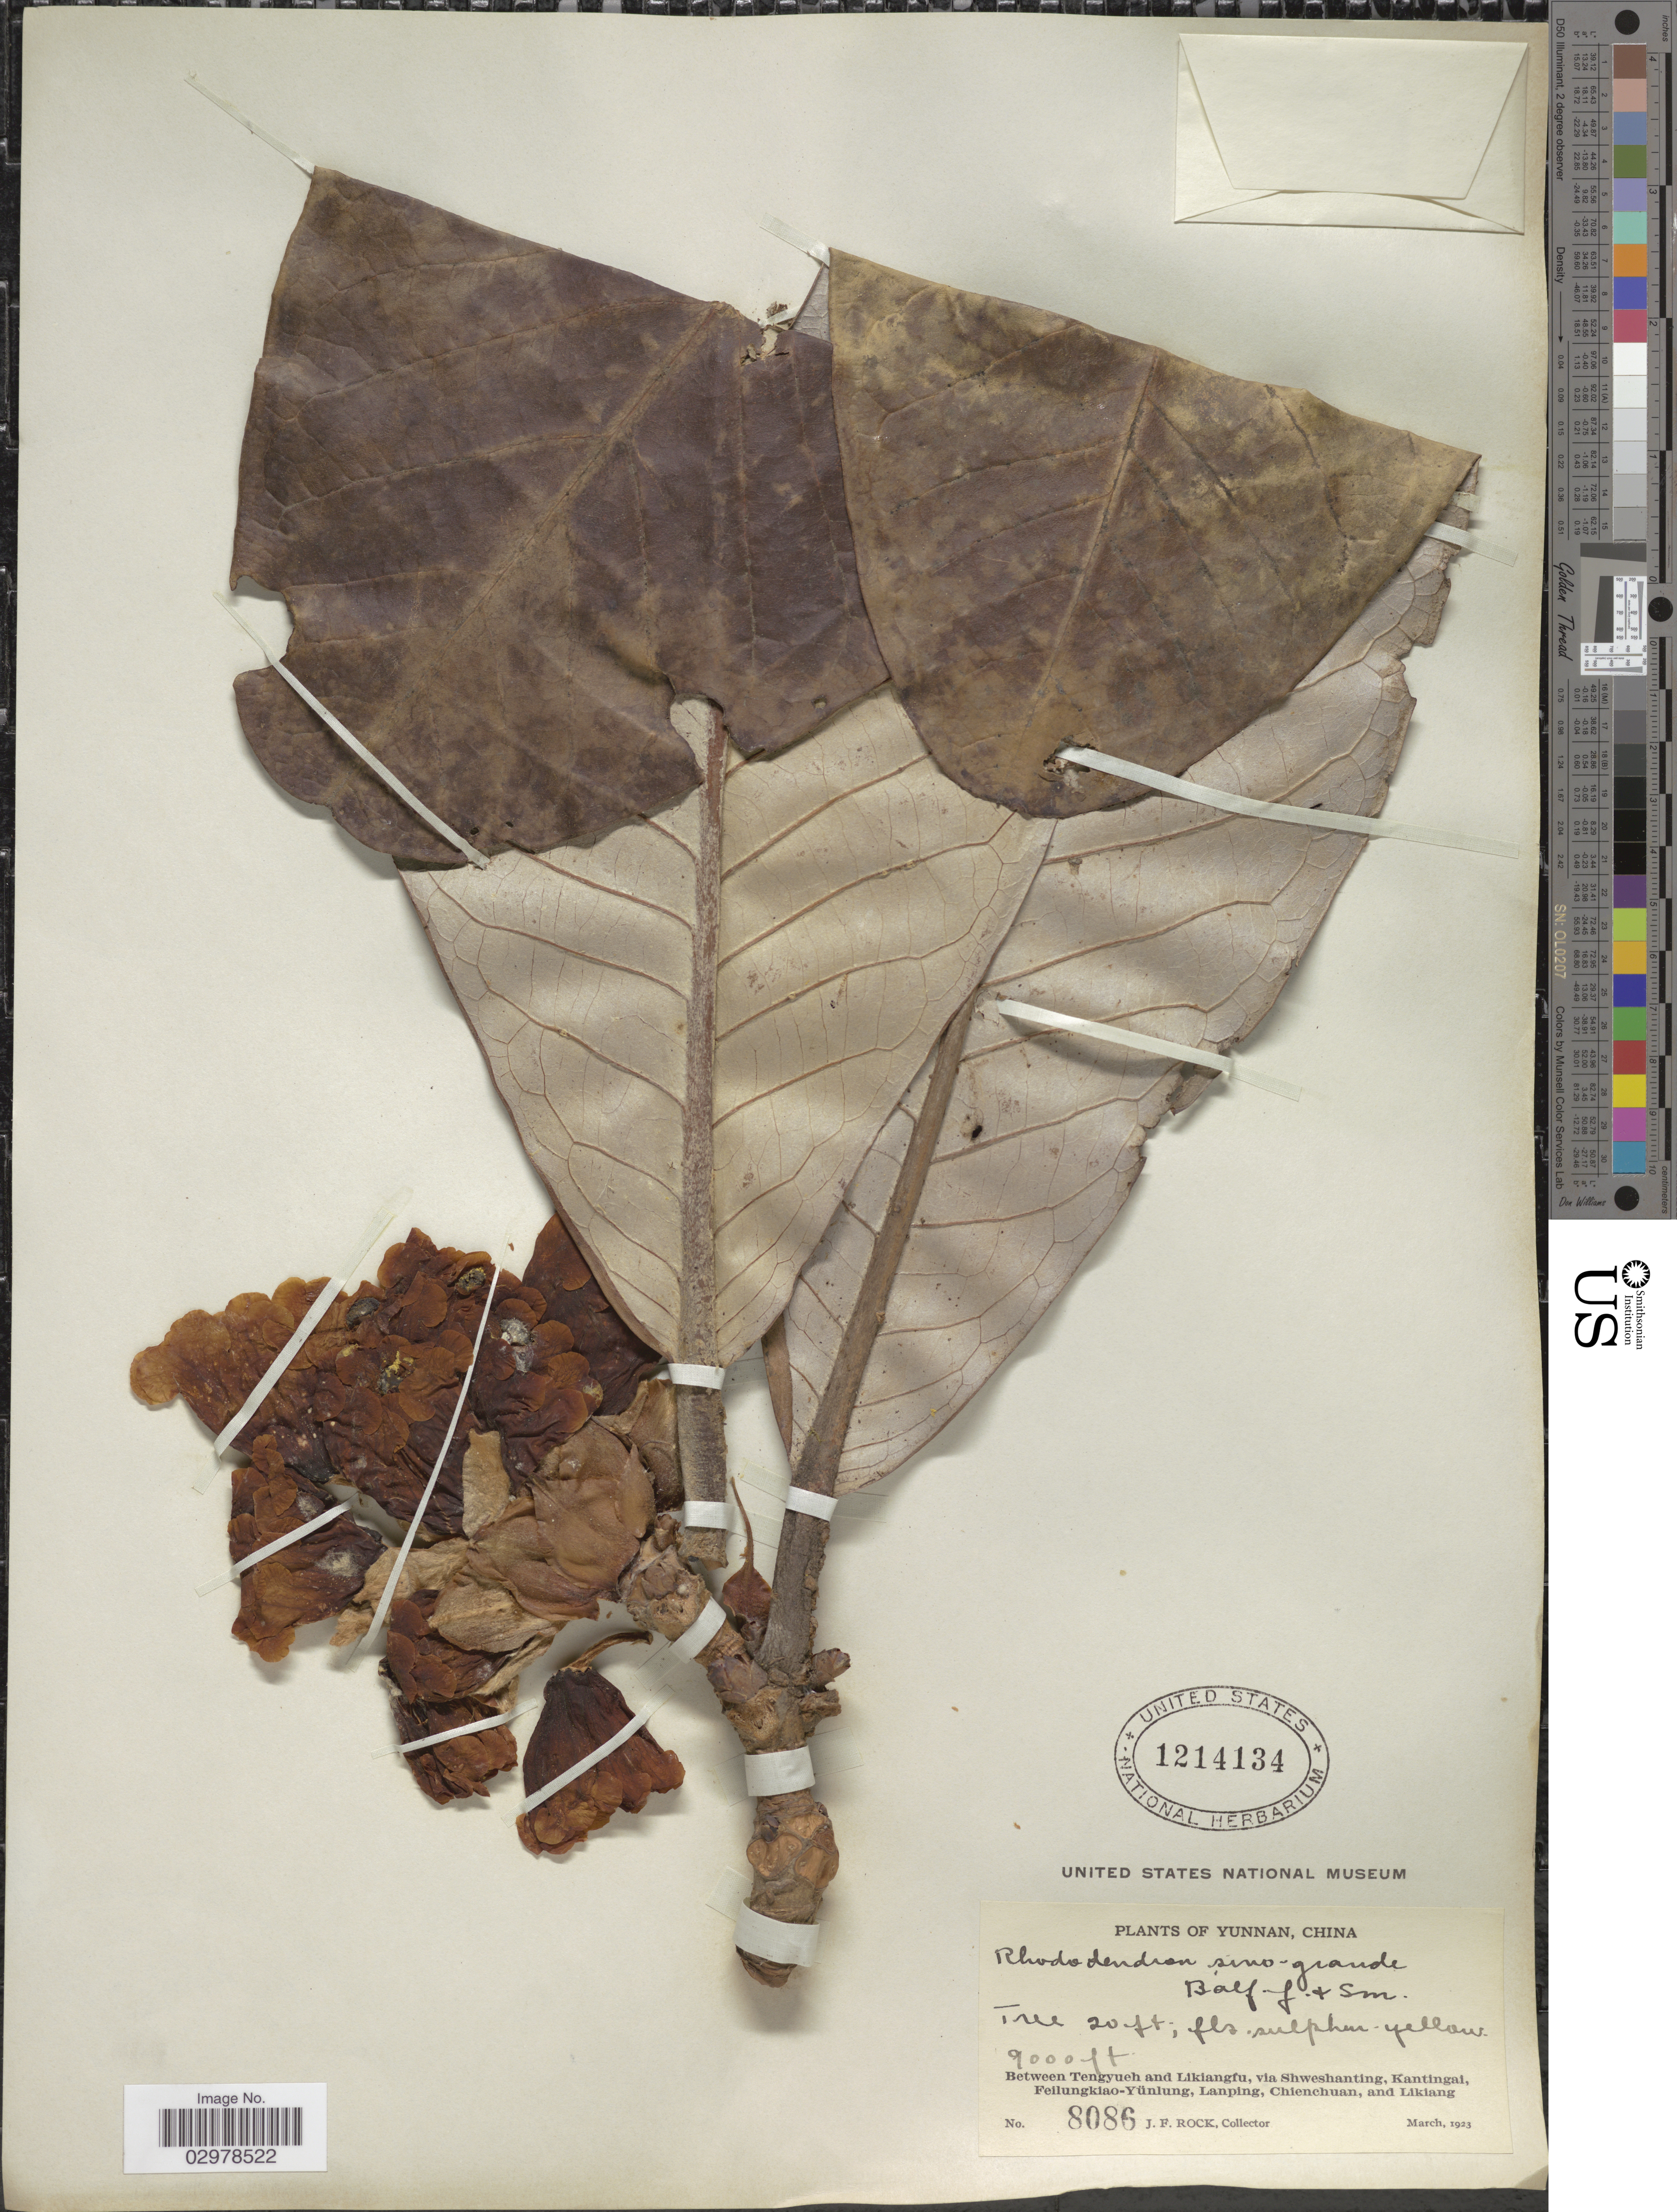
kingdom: Plantae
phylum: Tracheophyta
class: Magnoliopsida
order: Ericales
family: Ericaceae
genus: Rhododendron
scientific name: Rhododendron sinogrande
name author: Balf. f. & W.W. Sm.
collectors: J. Rock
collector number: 8086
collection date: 1923-03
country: China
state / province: Yunnan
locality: Between Tengyueh and Likiangfu, via Shweshanting, Kantingai, Feilungkiao-Yünlung, Lanping, Chienchuan, and Likiang.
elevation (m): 2743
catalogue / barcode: US 1214134